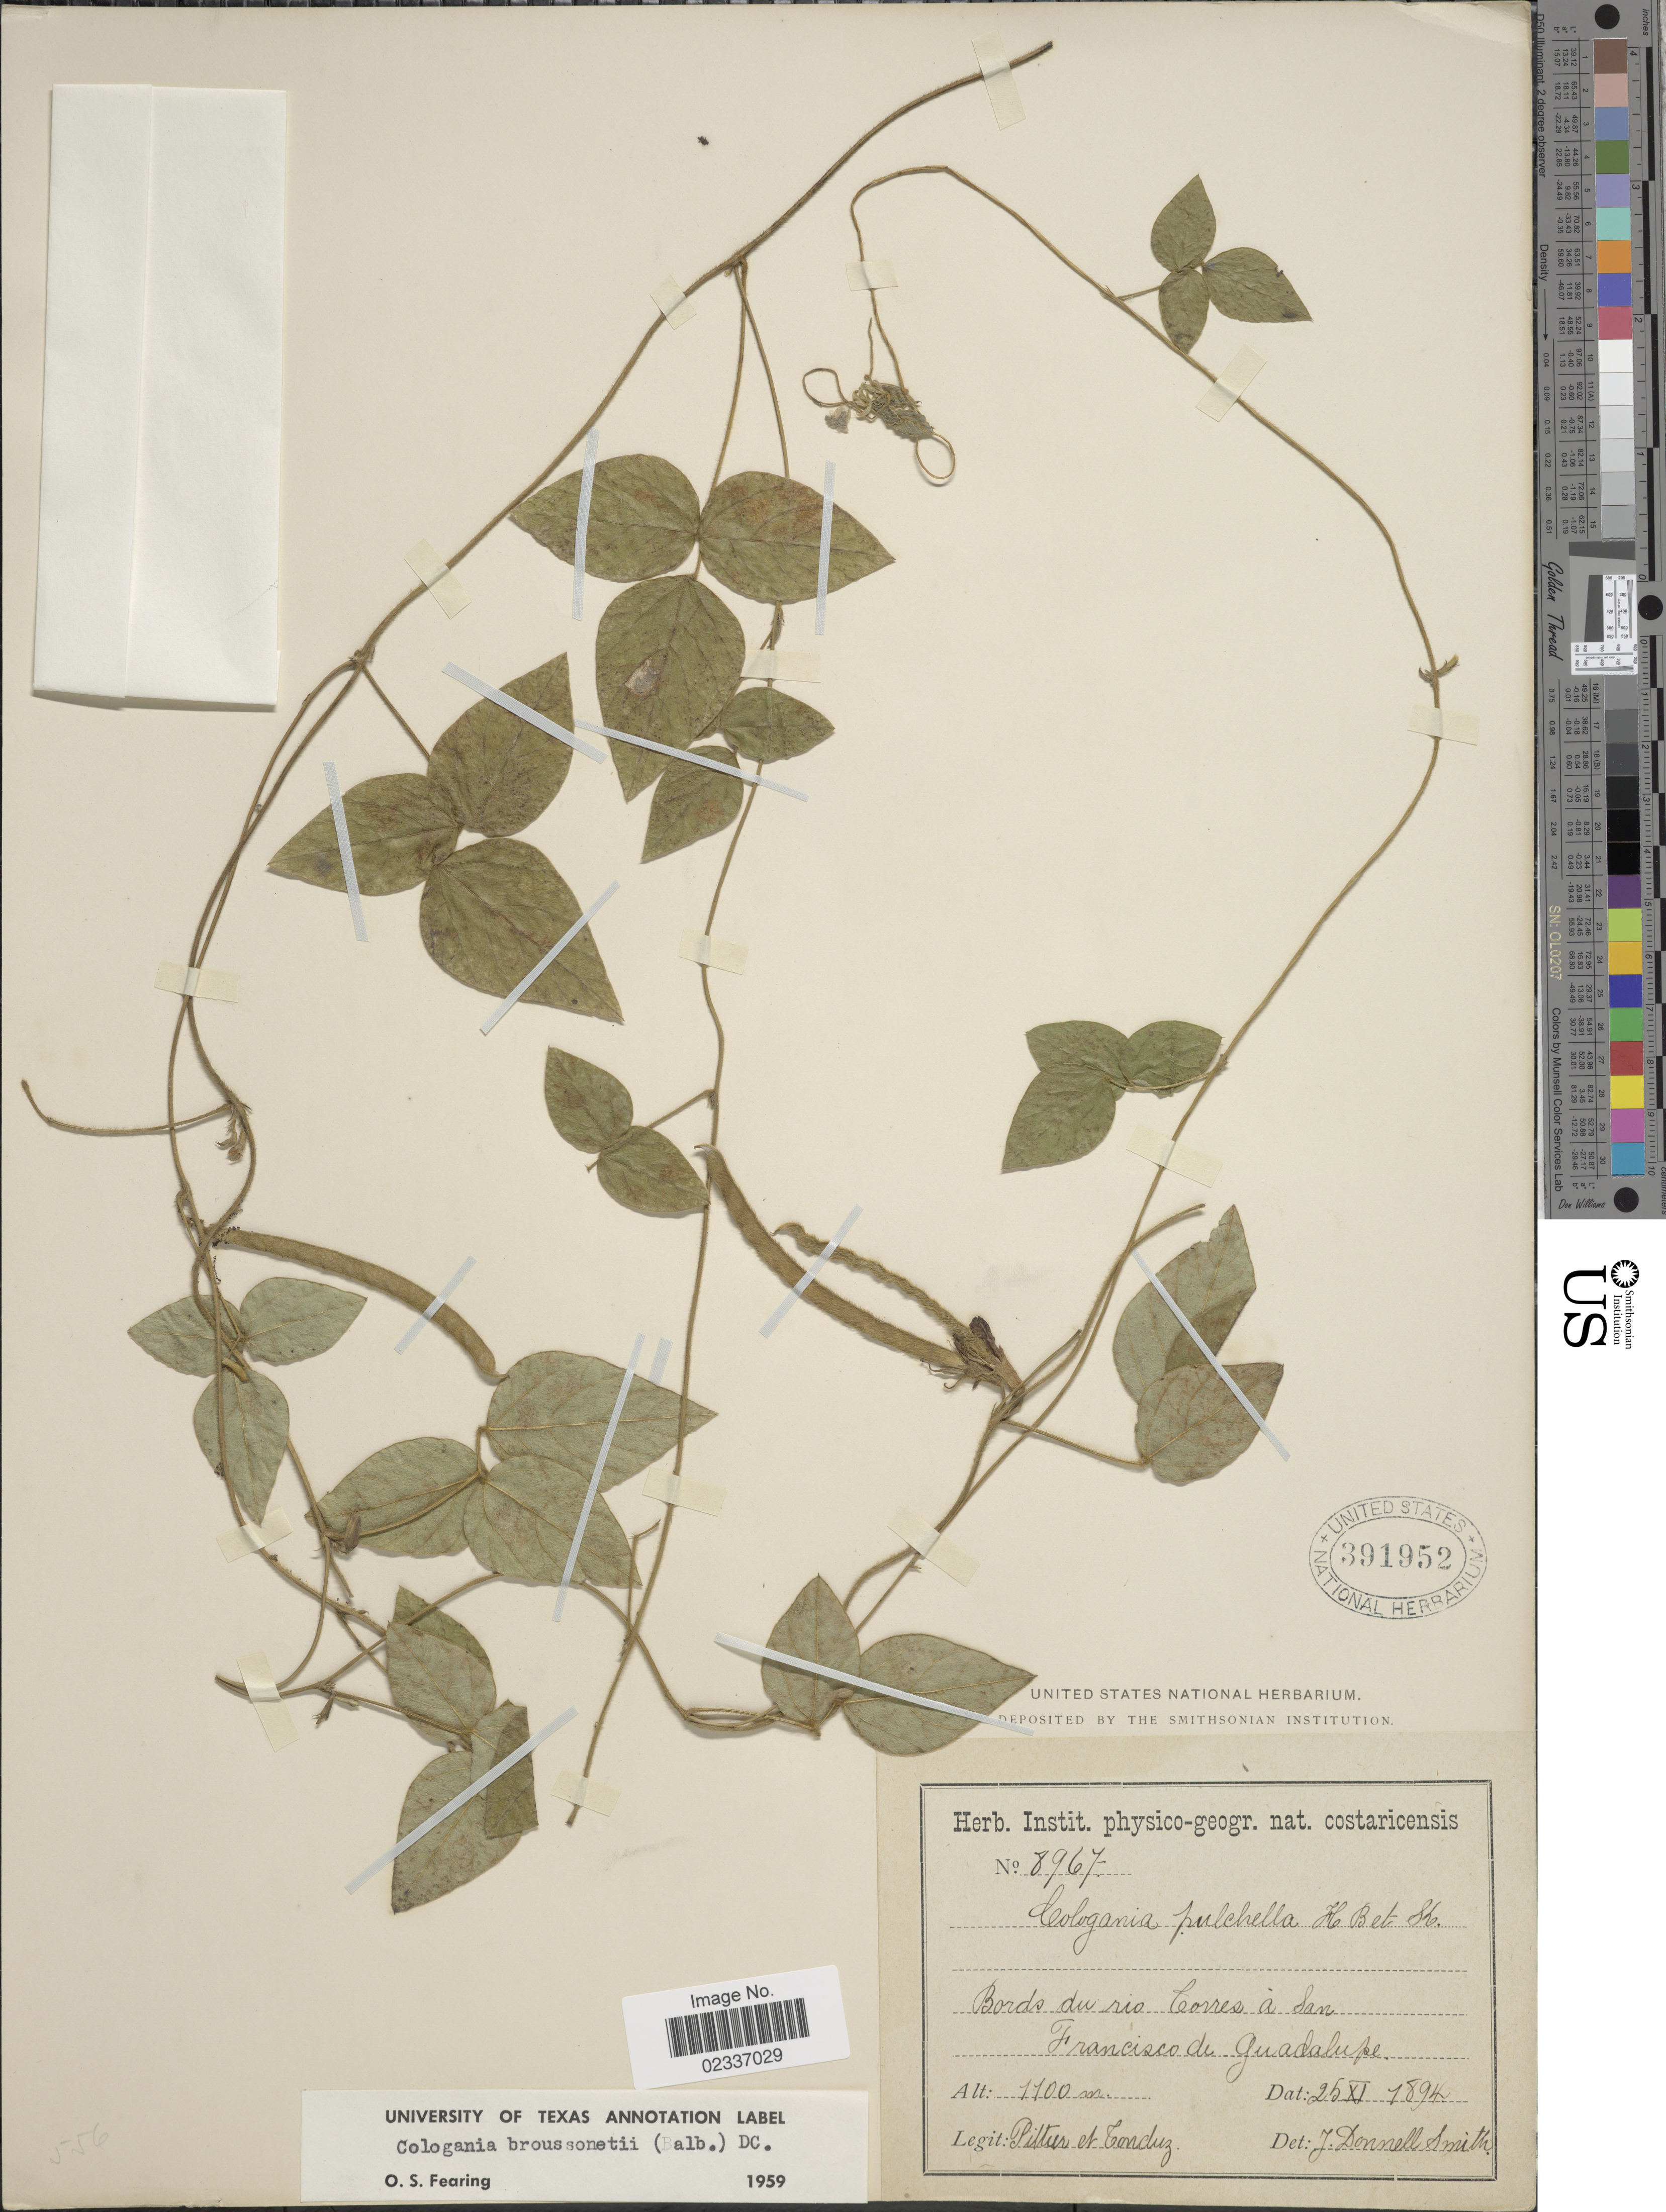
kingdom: Plantae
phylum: Tracheophyta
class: Magnoliopsida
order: Fabales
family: Fabaceae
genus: Cologania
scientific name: Cologania broussonetii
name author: (Balb.) DC.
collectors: Pittier, -- & A. Tonduz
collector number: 8967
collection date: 1894-11-25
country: Costa Rica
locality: Bords du rio Corres a San Francisco de Guadalupe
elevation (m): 1100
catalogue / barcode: US 391952